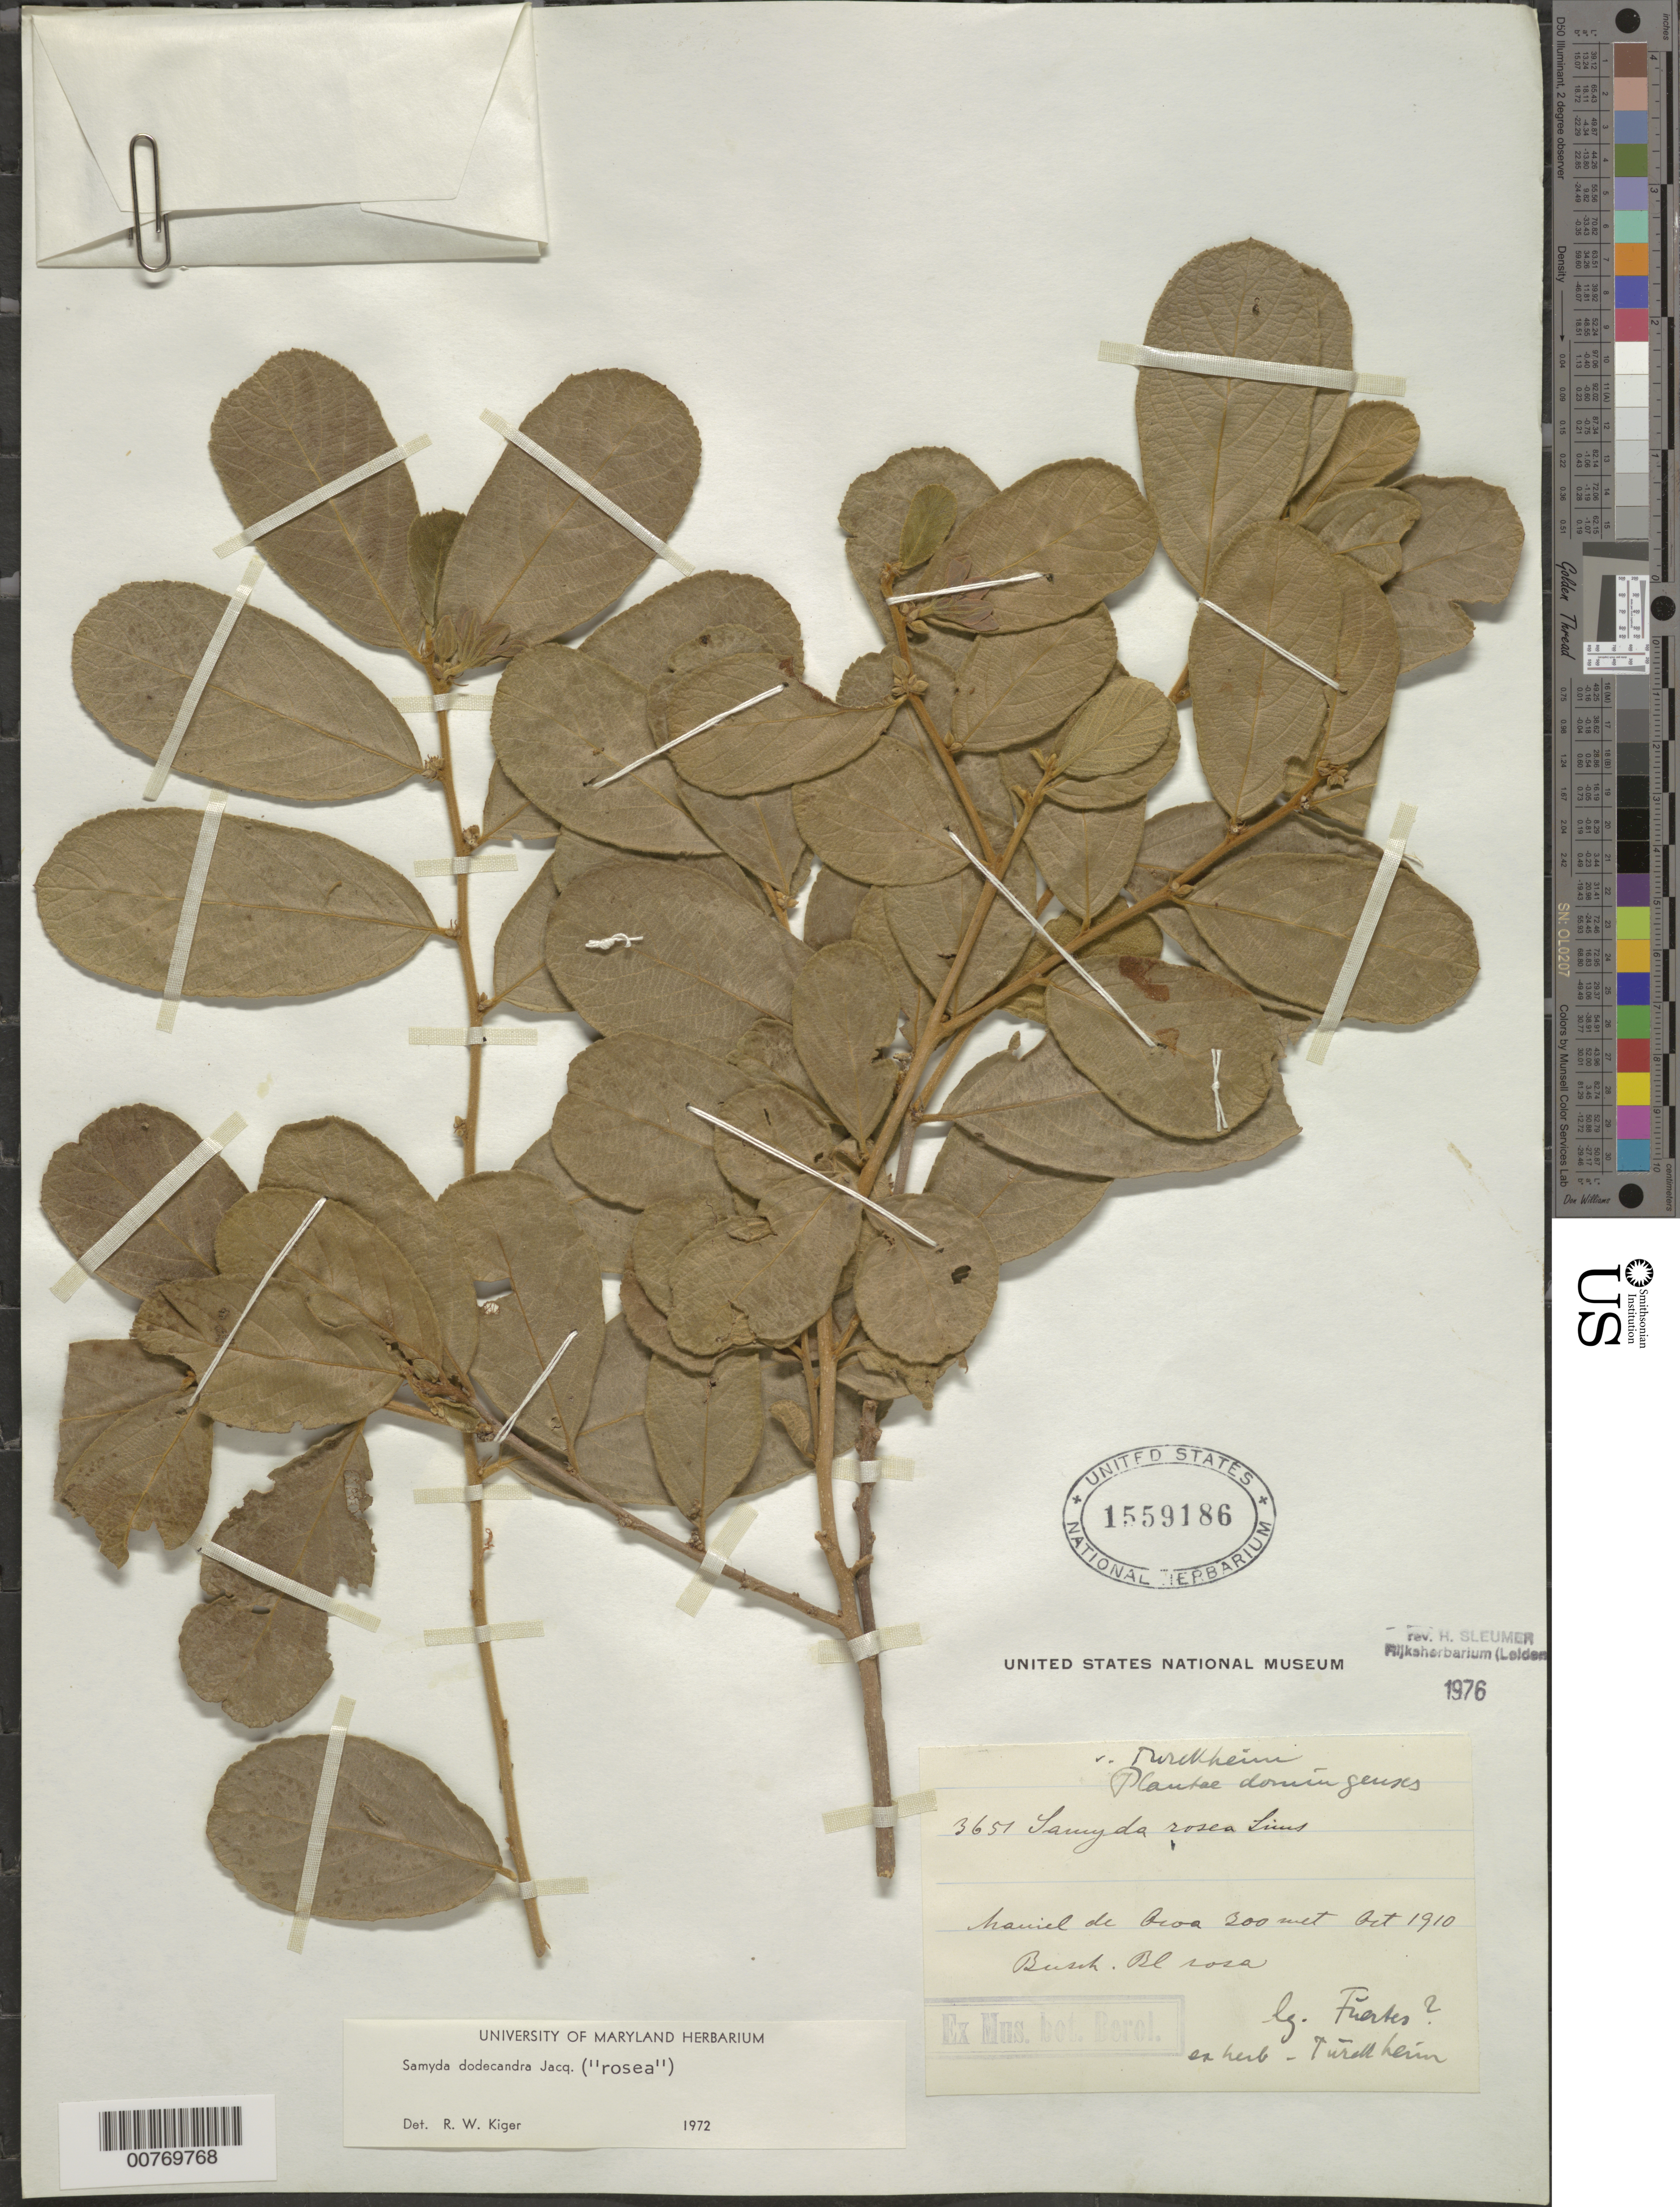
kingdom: Plantae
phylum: Tracheophyta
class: Magnoliopsida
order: Malpighiales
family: Salicaceae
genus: Casearia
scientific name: Casearia dodecandra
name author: (Jacq.) T. Samar. & M.H. Alford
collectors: M. D. Fuertes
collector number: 3651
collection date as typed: Oct 1910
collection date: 1910-10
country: Dominican Republic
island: Hispaniola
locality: Haviel de Proa.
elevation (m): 200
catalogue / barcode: US 1559186